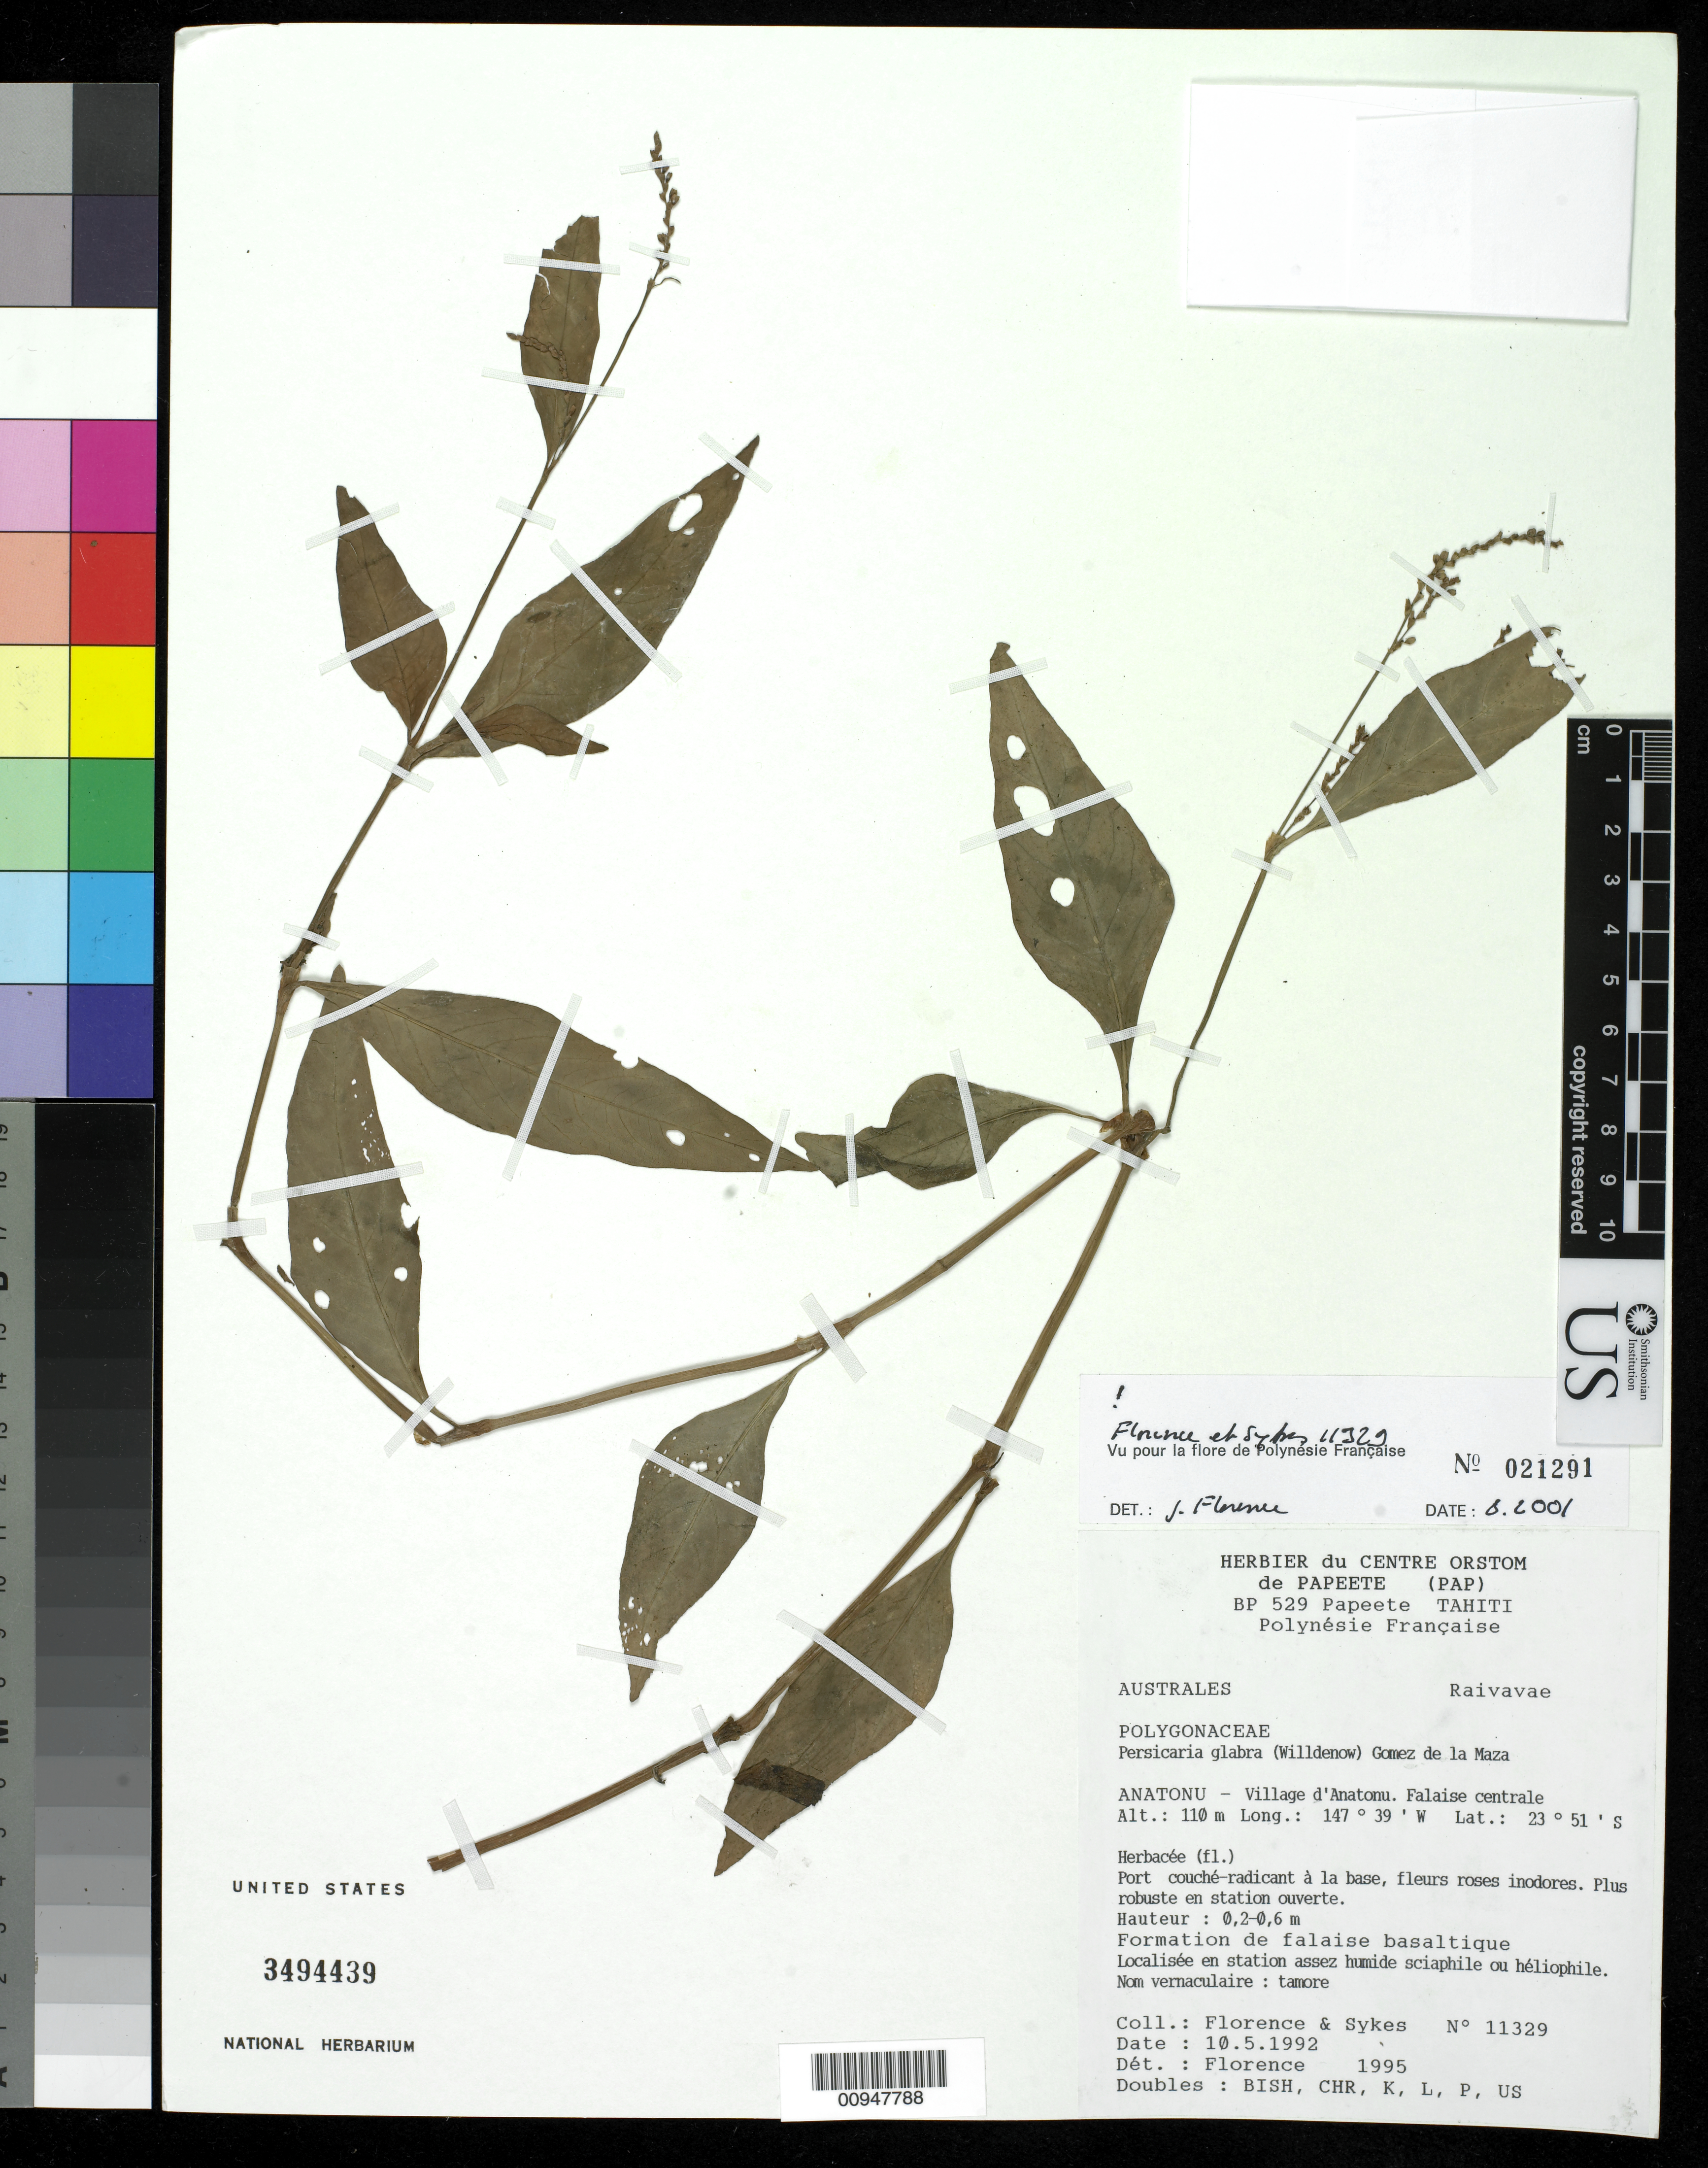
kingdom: Plantae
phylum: Tracheophyta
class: Magnoliopsida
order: Caryophyllales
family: Polygonaceae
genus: Persicaria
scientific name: Persicaria glabra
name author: (Willd.) M. Gómez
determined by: Florence, J.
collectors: J. Florence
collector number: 11329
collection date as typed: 10 May 1992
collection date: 1992-05-10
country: French Polynesia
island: Tahiti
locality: Village of Anatonu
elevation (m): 110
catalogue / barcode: US 3494439